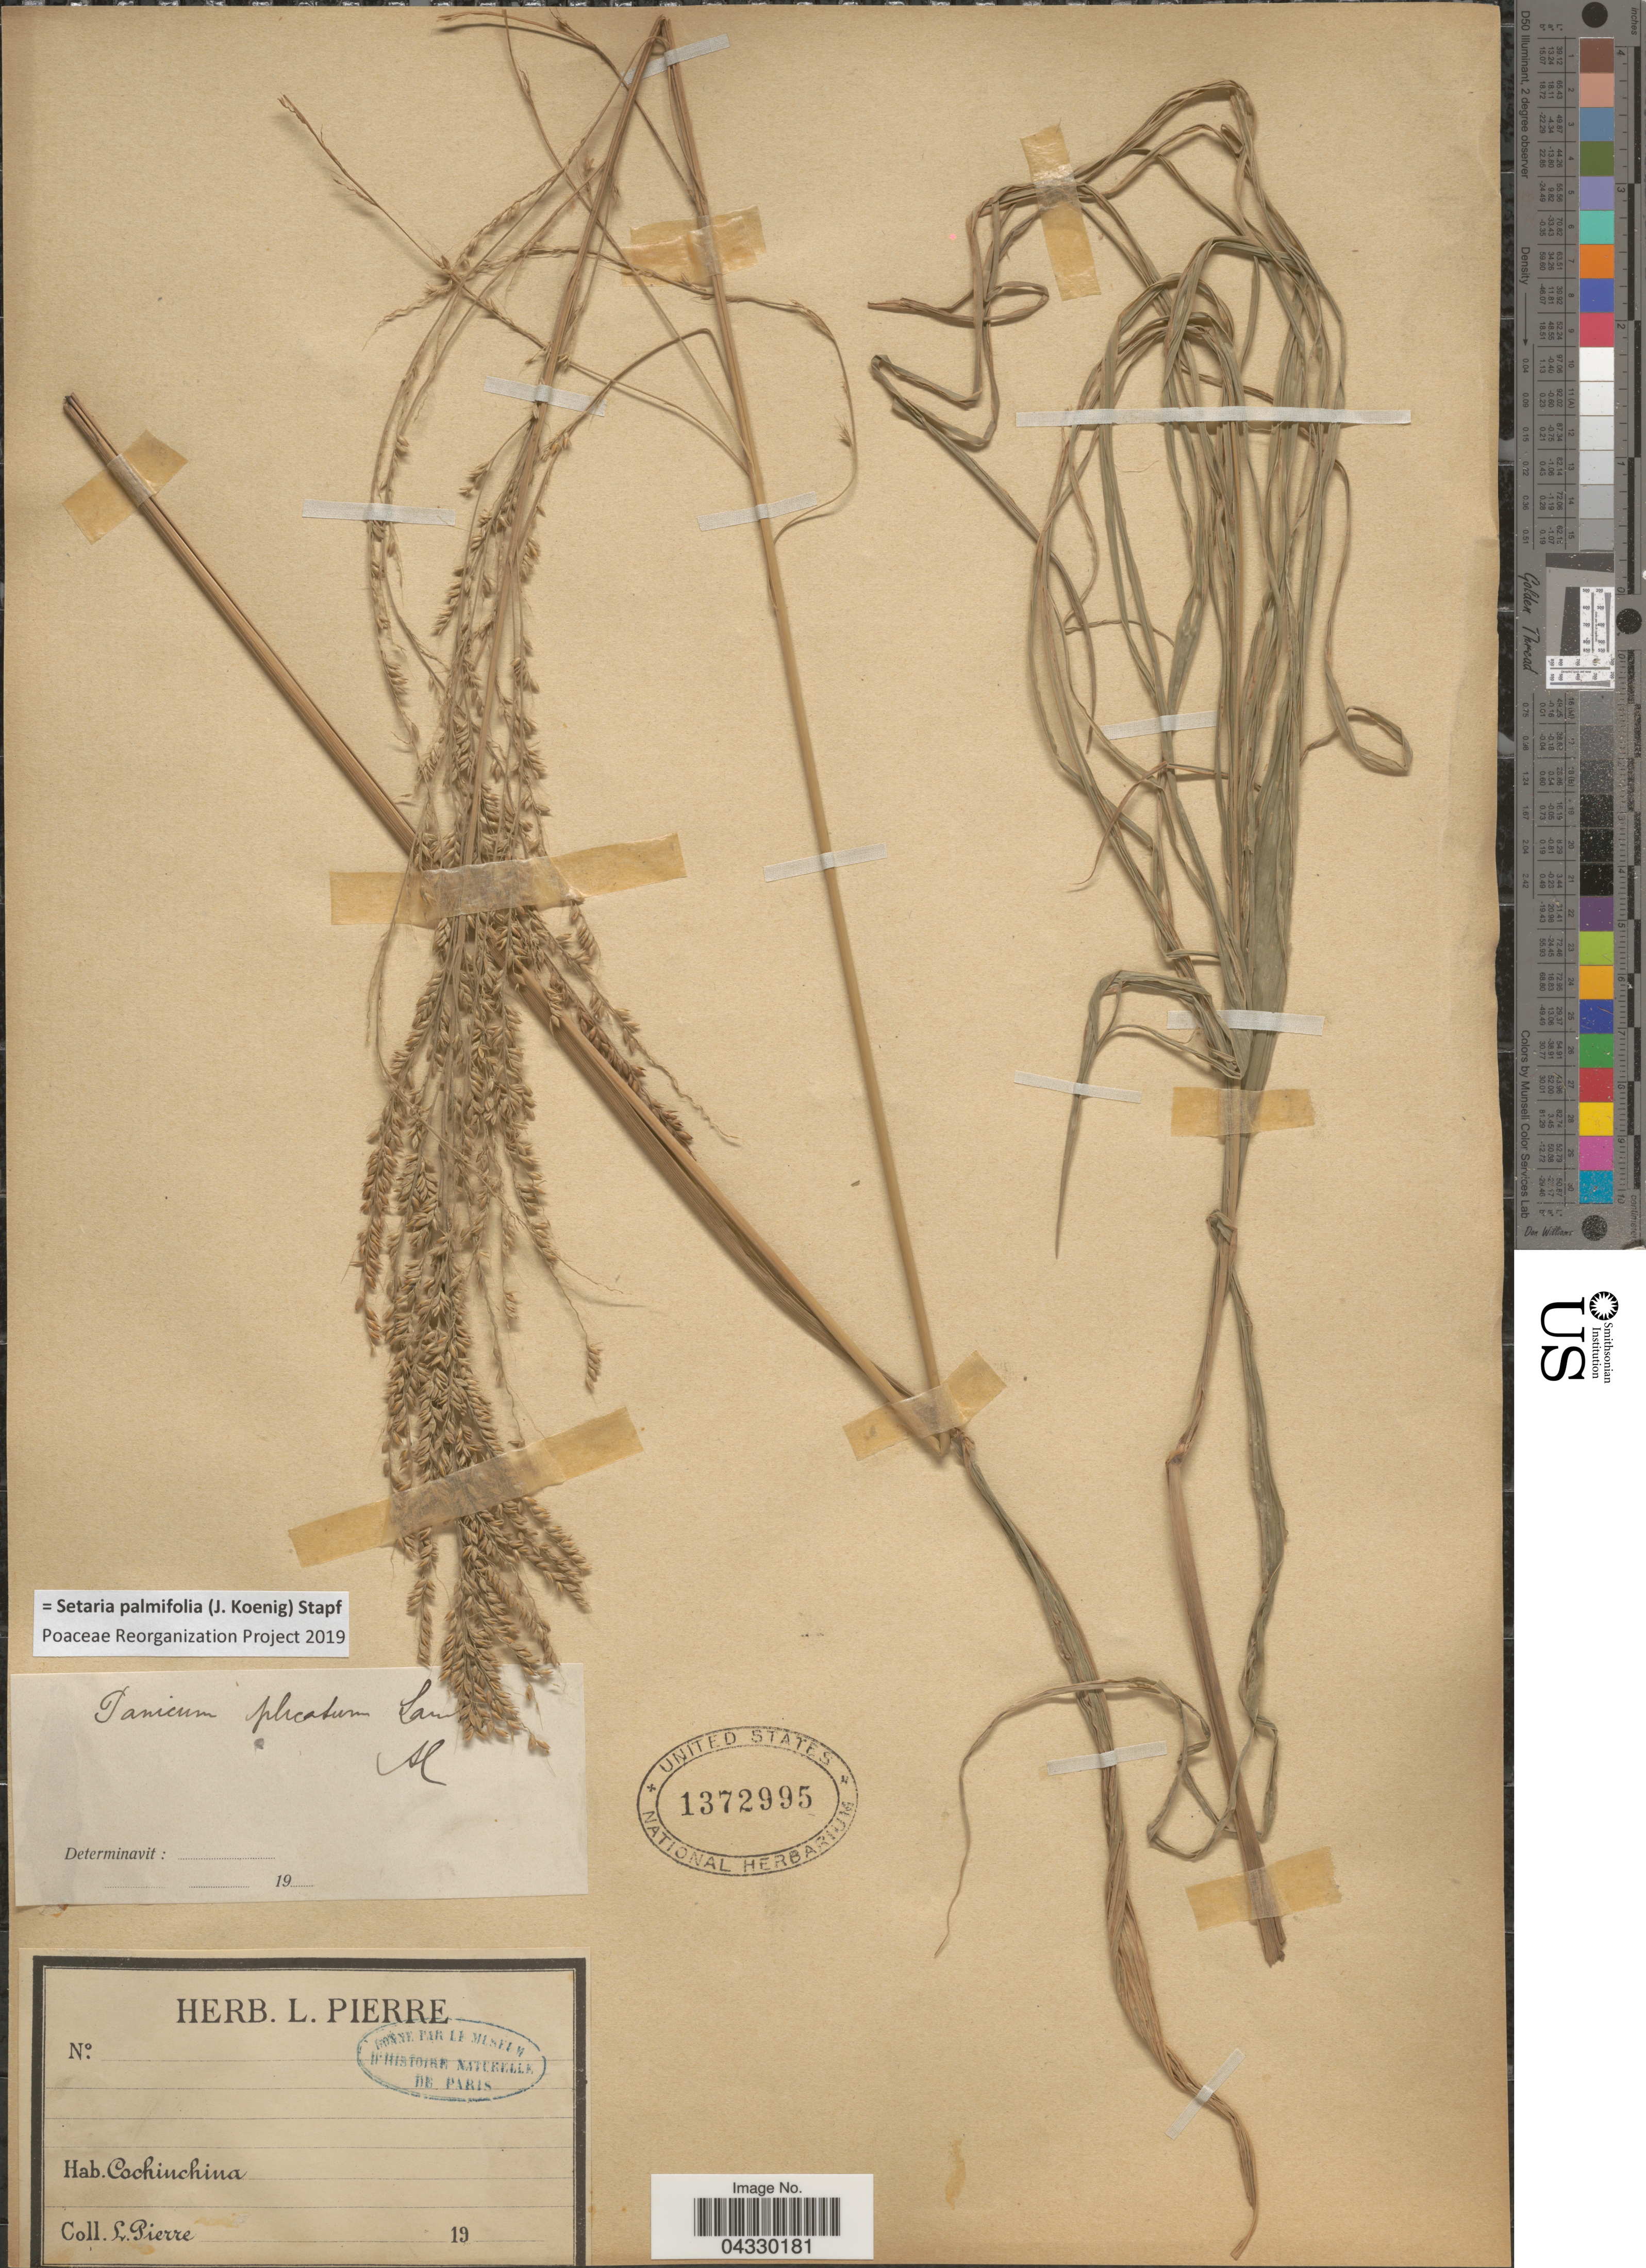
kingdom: Plantae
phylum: Tracheophyta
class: Liliopsida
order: Poales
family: Poaceae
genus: Setaria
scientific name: Setaria palmifolia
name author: (J. Koenig) Stapf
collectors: L. Pierre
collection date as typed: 19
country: Vietnam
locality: Cochinchina.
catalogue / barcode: US 1372995